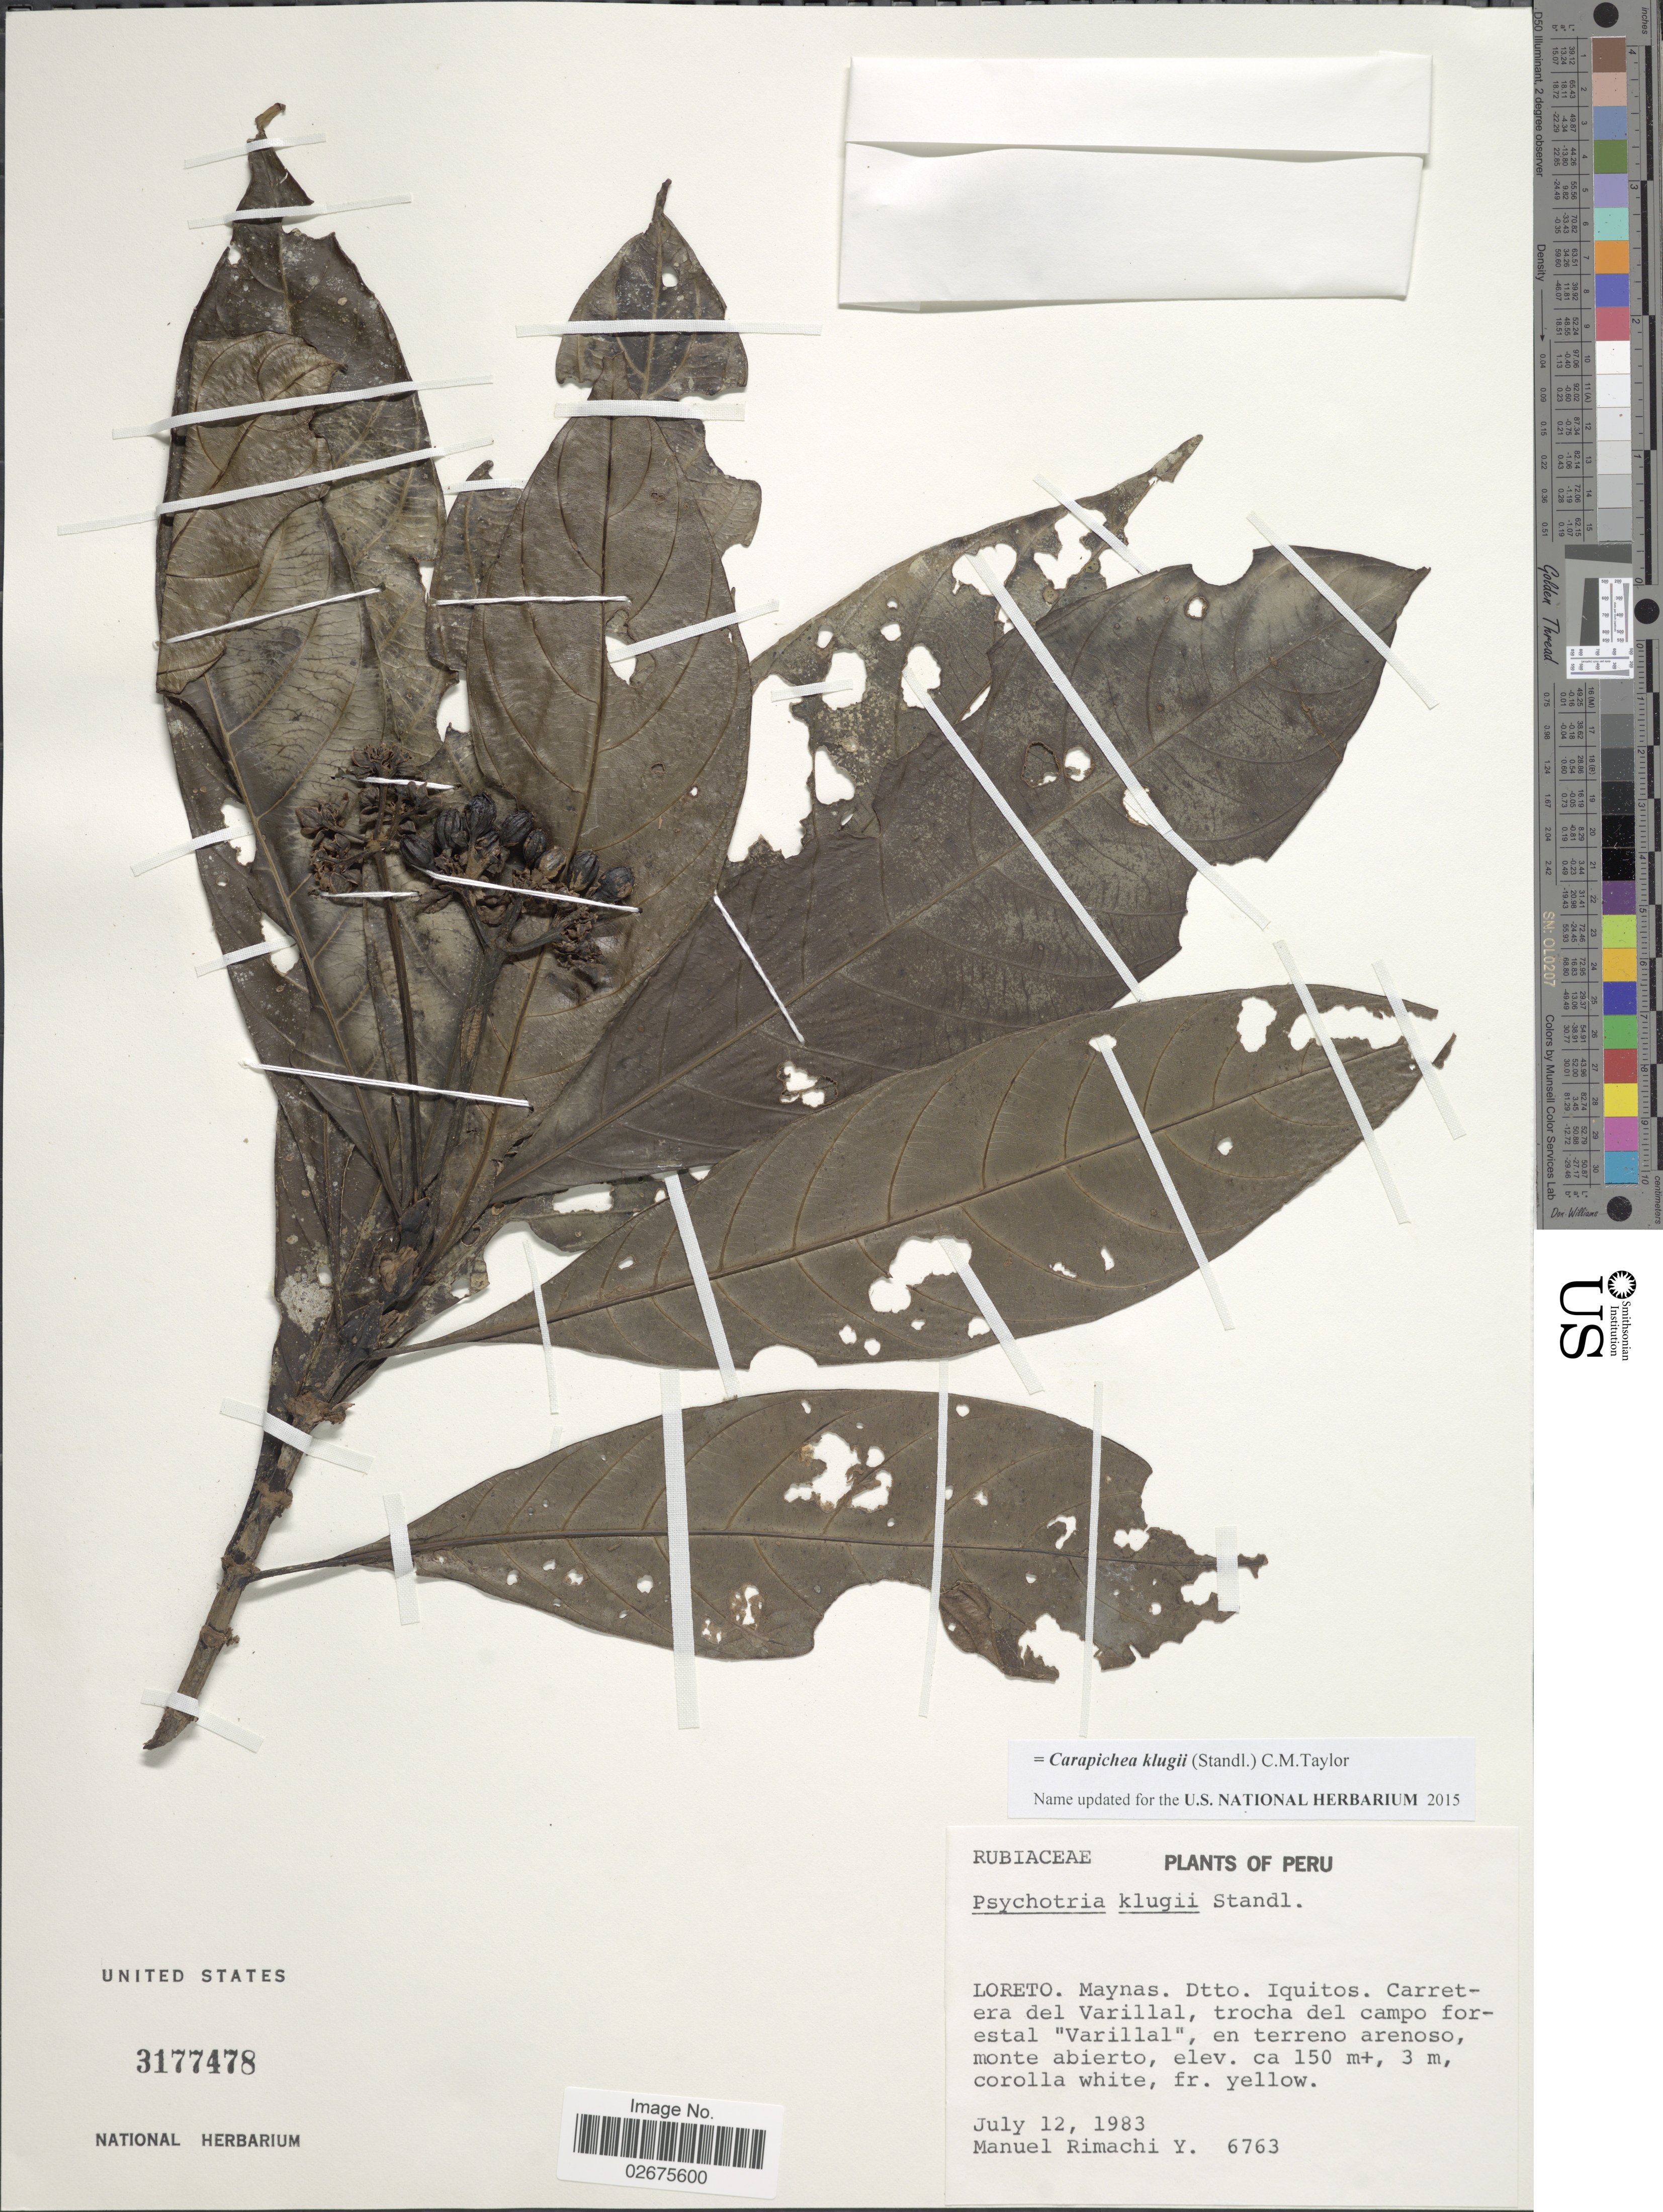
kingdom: Plantae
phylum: Tracheophyta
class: Magnoliopsida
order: Gentianales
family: Rubiaceae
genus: Carapichea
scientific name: Carapichea klugii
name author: (Standl.) C.M. Taylor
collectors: M. Rimachi Y.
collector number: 6763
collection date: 1983-07-12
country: Peru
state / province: Loreto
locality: Maynas, Dtto. Iquitos. Carretera del varillal, trocha del campo forestal "Varillal"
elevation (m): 150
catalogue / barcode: US 3177478